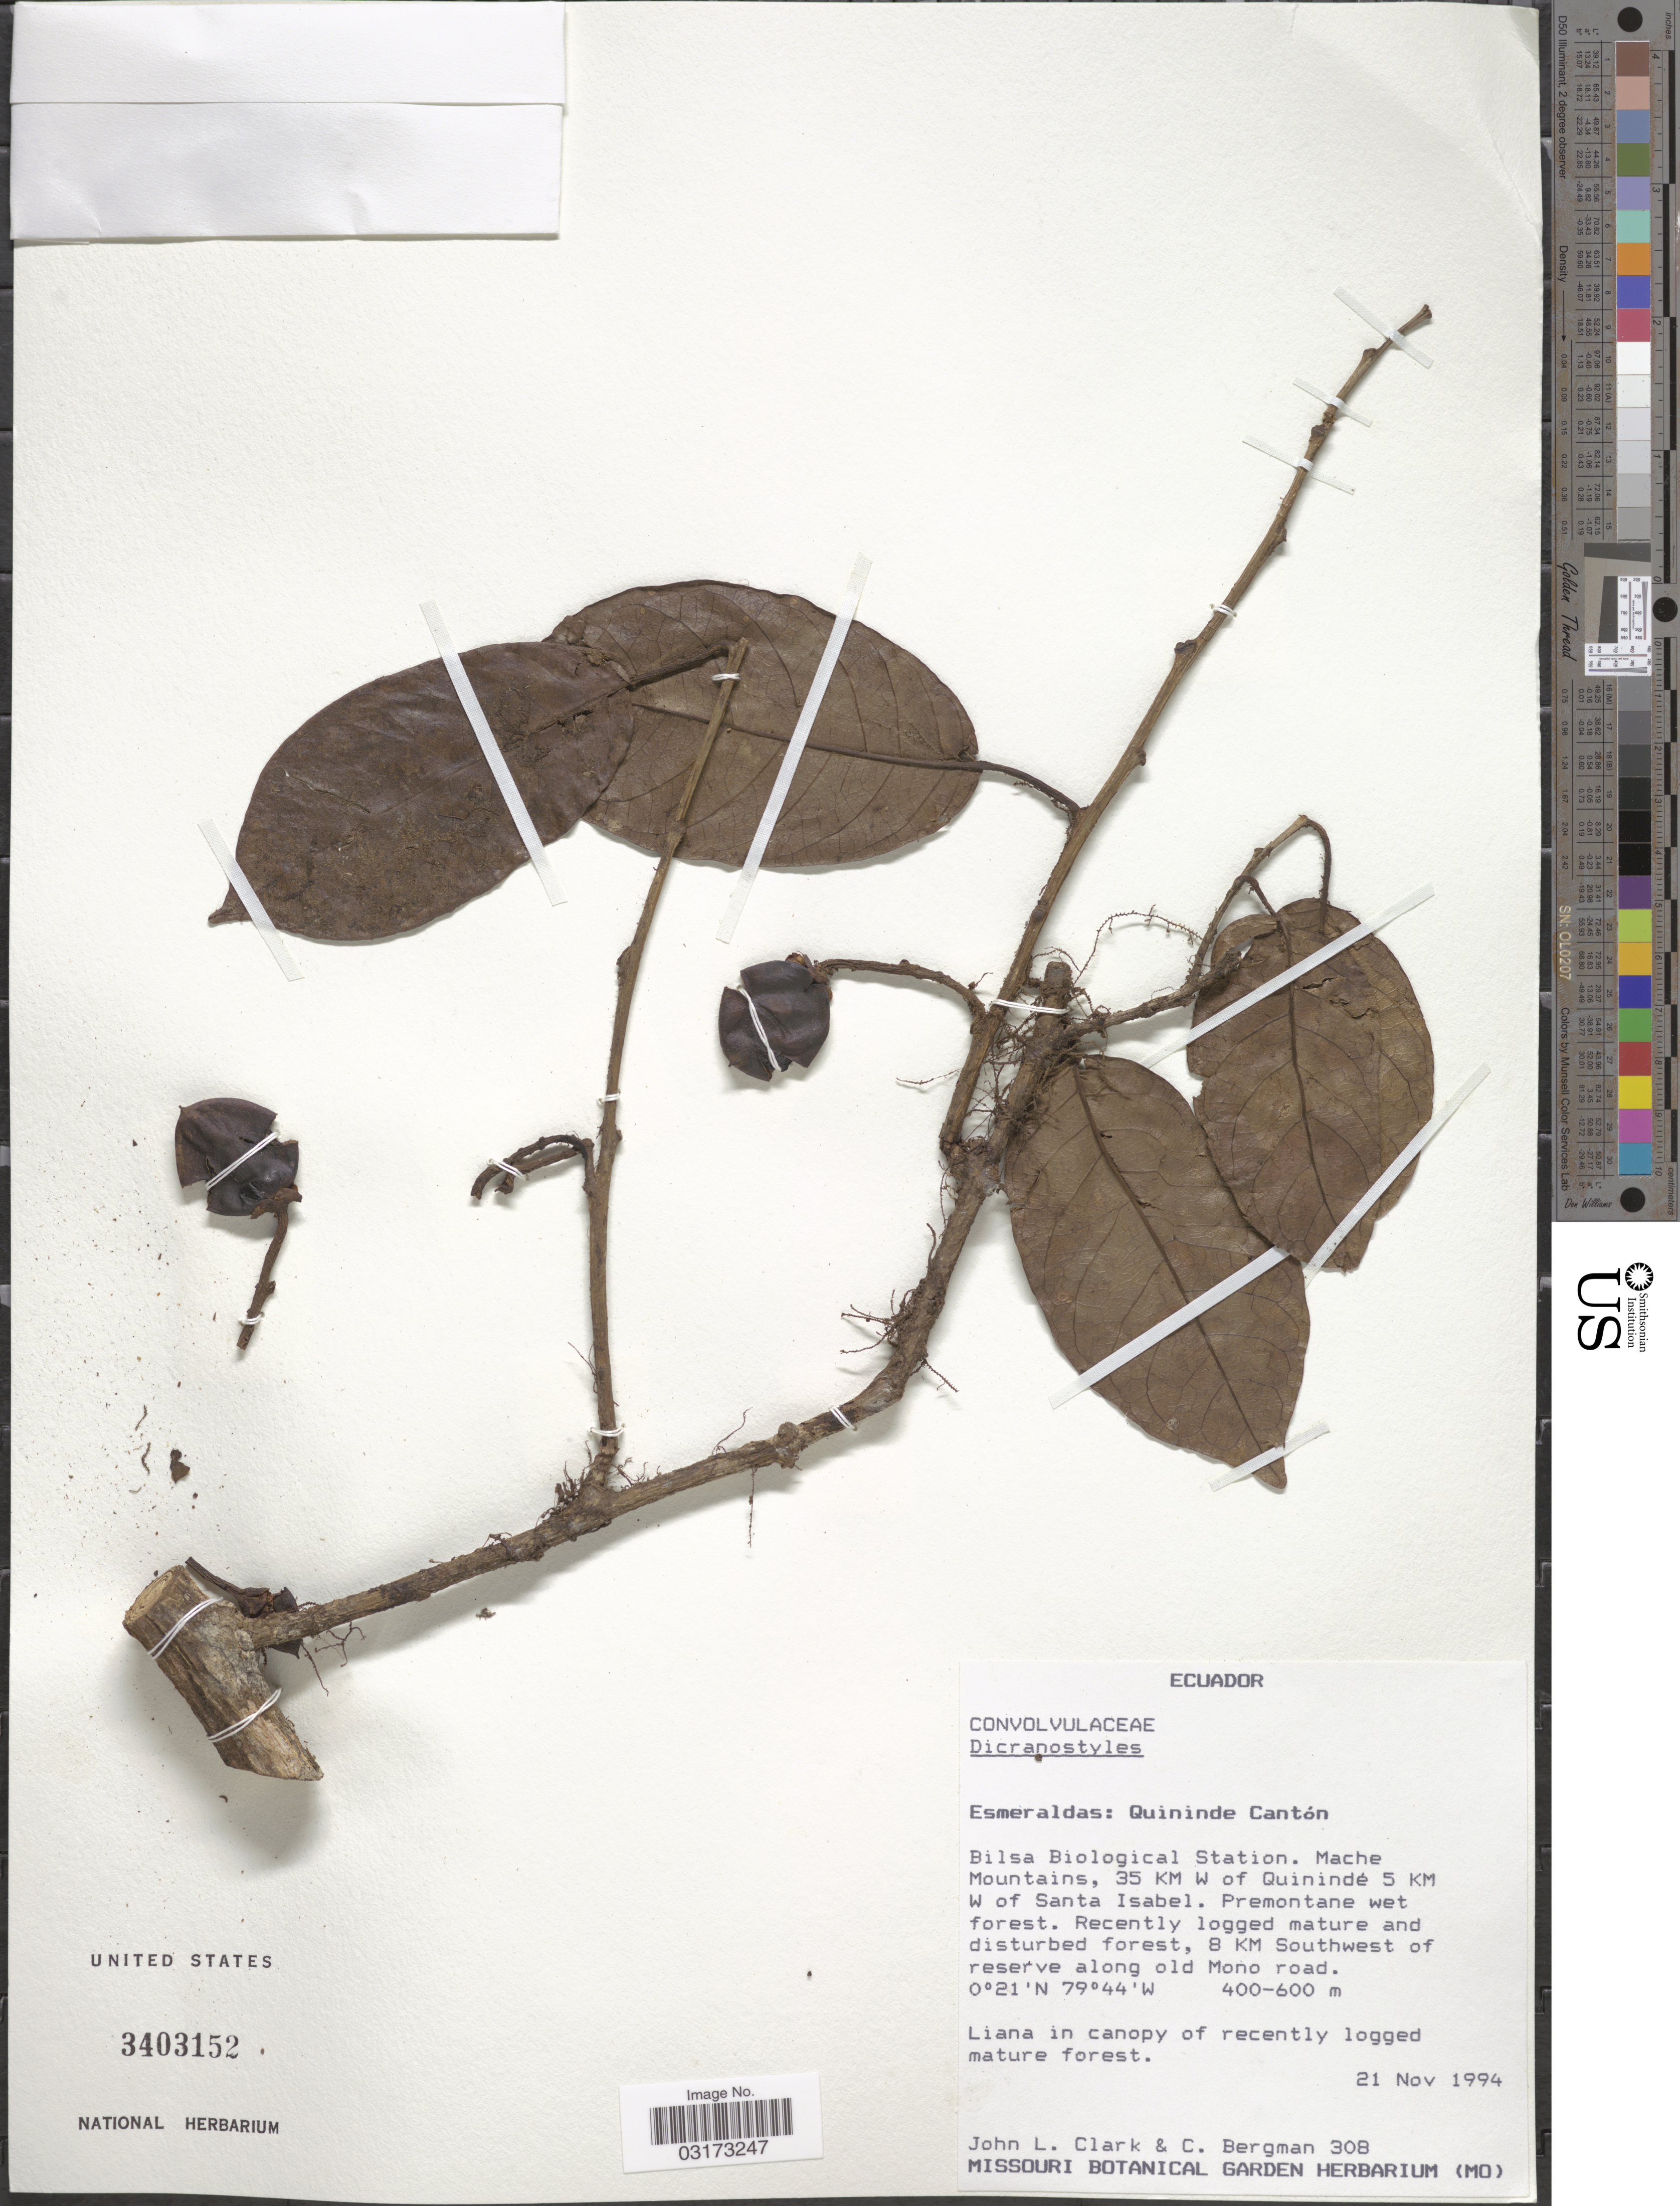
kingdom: Plantae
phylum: Tracheophyta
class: Magnoliopsida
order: Solanales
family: Convolvulaceae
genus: Dicranostyles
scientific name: Dicranostyles sp.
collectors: J. L. Clark & C. Bergman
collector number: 308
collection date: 1994-11-21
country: Ecuador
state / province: Esmeraldas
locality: Quininde Cantón. Bilsa Biological Station. Mache Mountains, 35 KM W of Quinindé, 5 KM W of Santa Isabel. 8 KM Southwest of reserve along old Mono road.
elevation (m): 400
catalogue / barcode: US 3403152